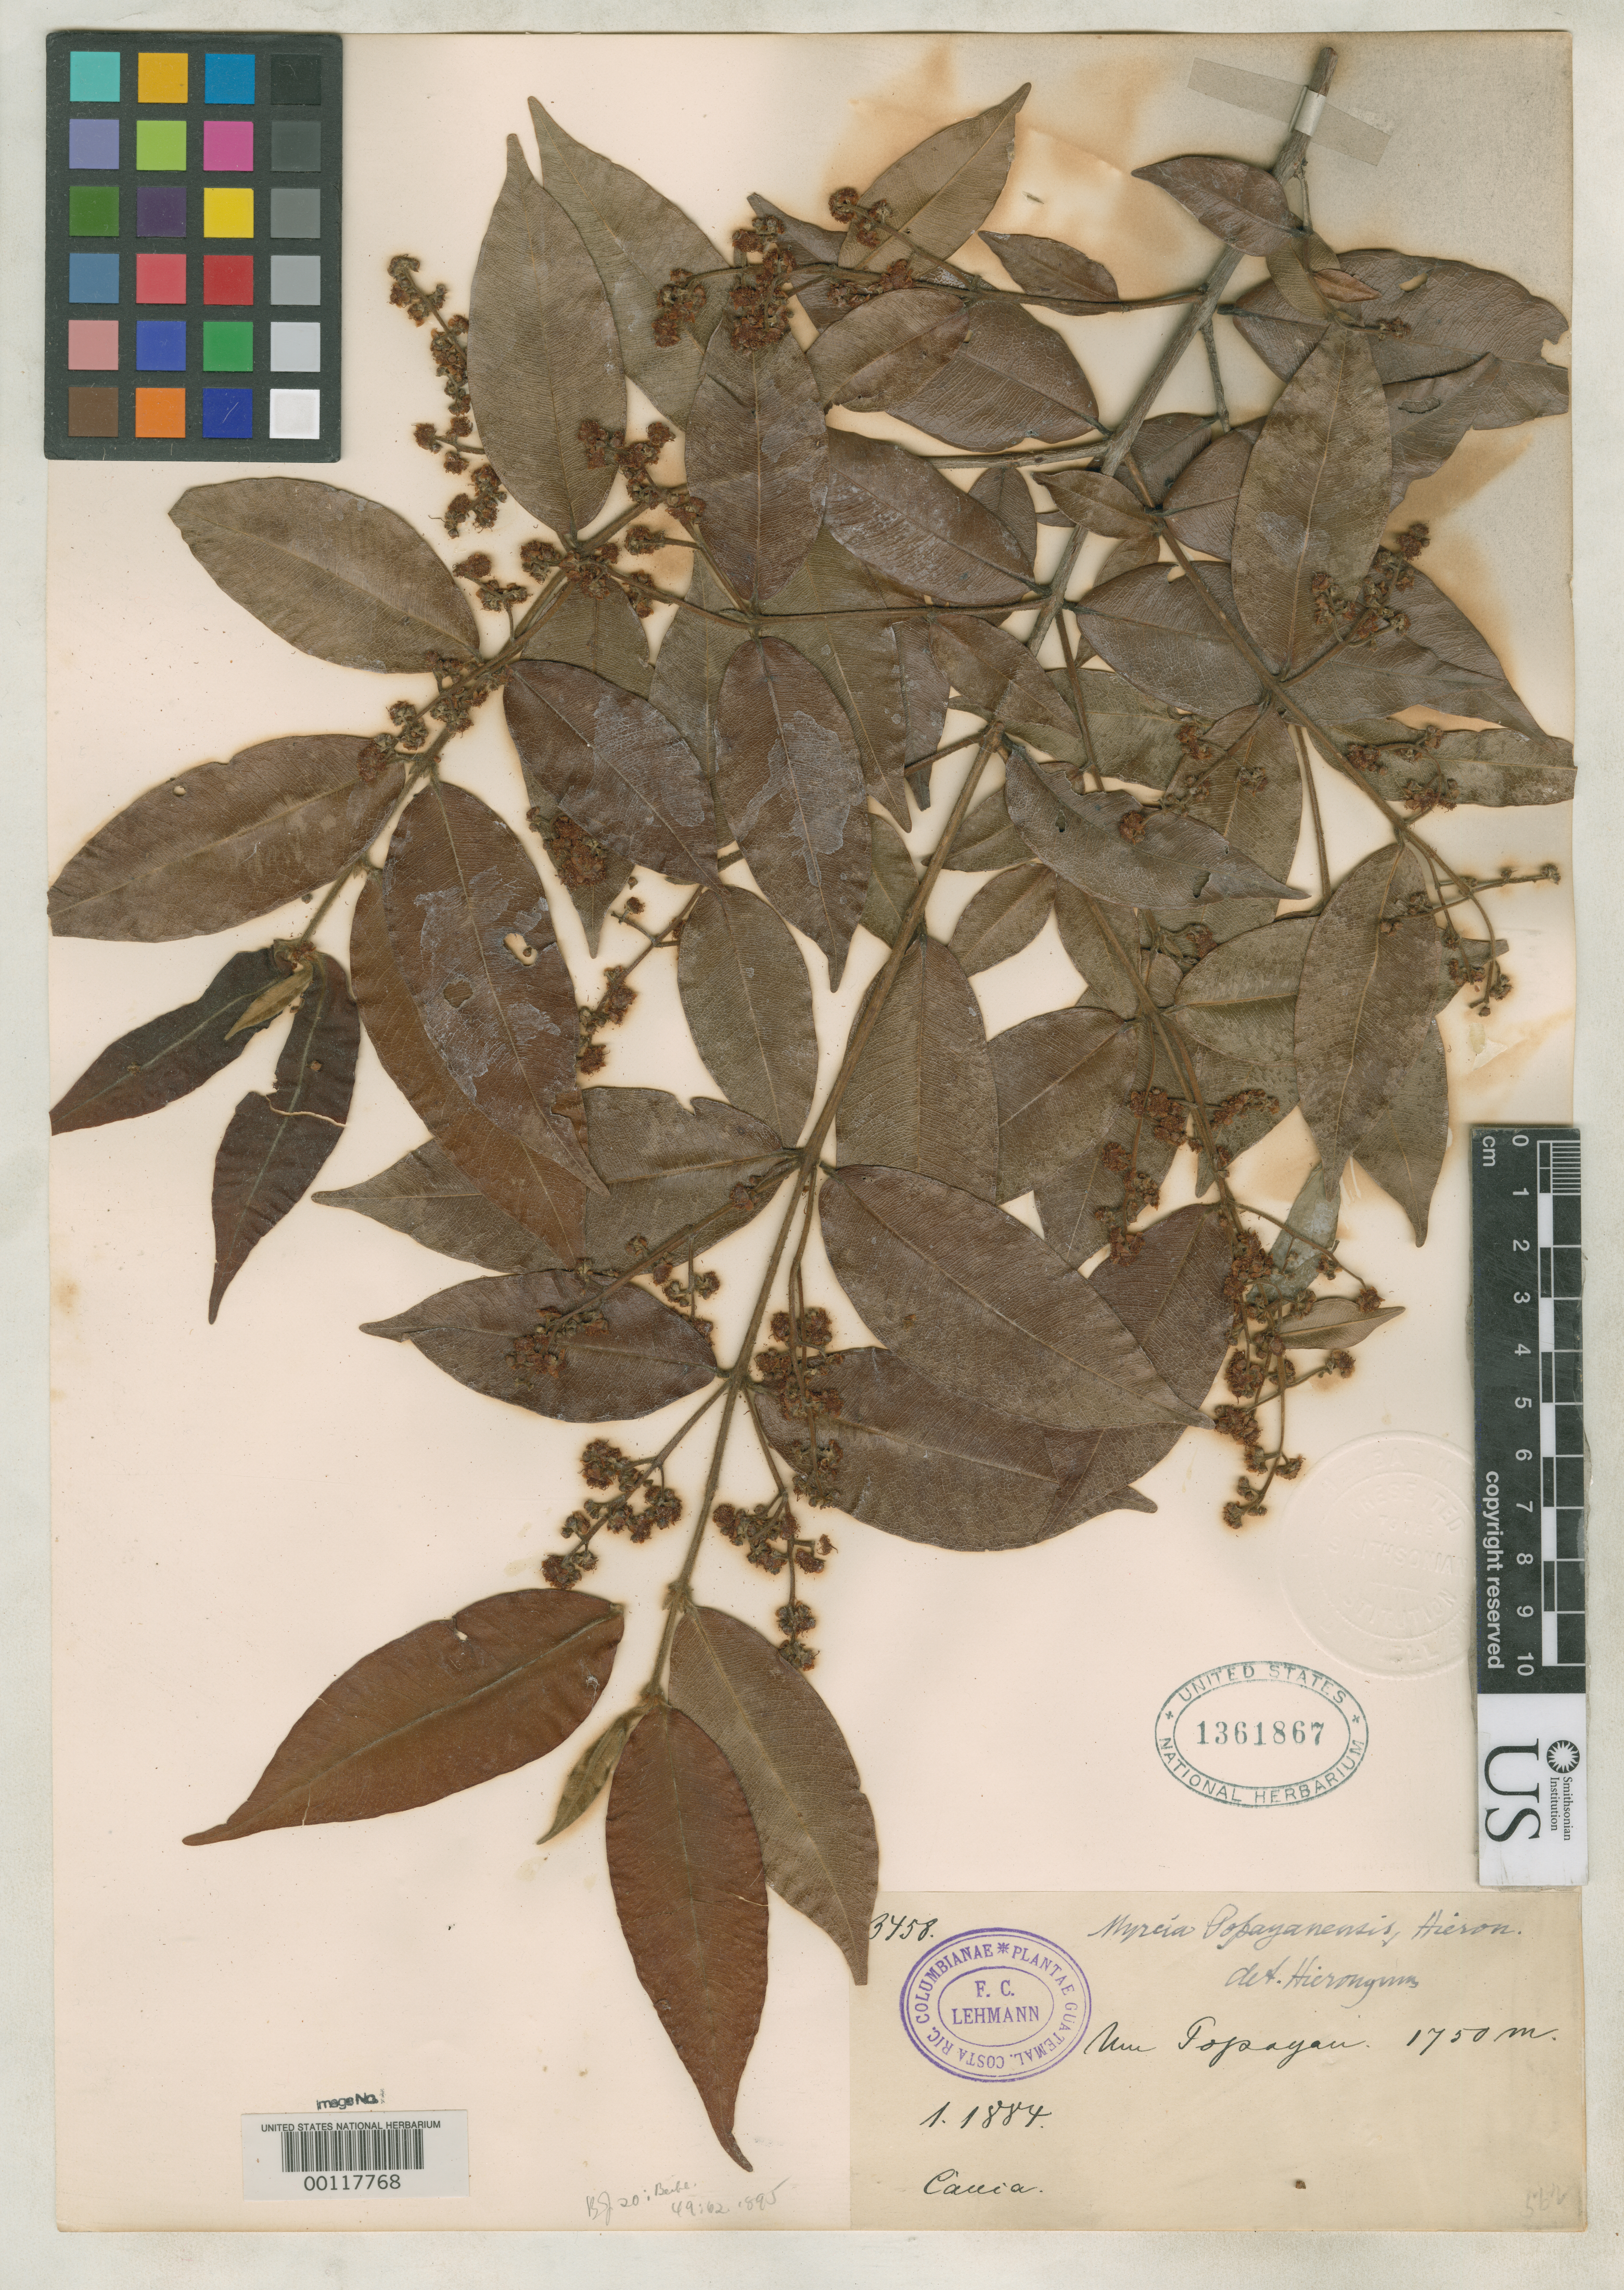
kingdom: Plantae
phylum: Tracheophyta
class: Magnoliopsida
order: Myrtales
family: Myrtaceae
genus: Myrcia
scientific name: Myrcia popayanensis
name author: Hieron.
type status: Type Fragment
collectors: F. C. Lehmann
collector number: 3458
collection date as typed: Jan 1884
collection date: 1884-01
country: Colombia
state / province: Cauca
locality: Popayan.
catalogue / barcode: US 1361867